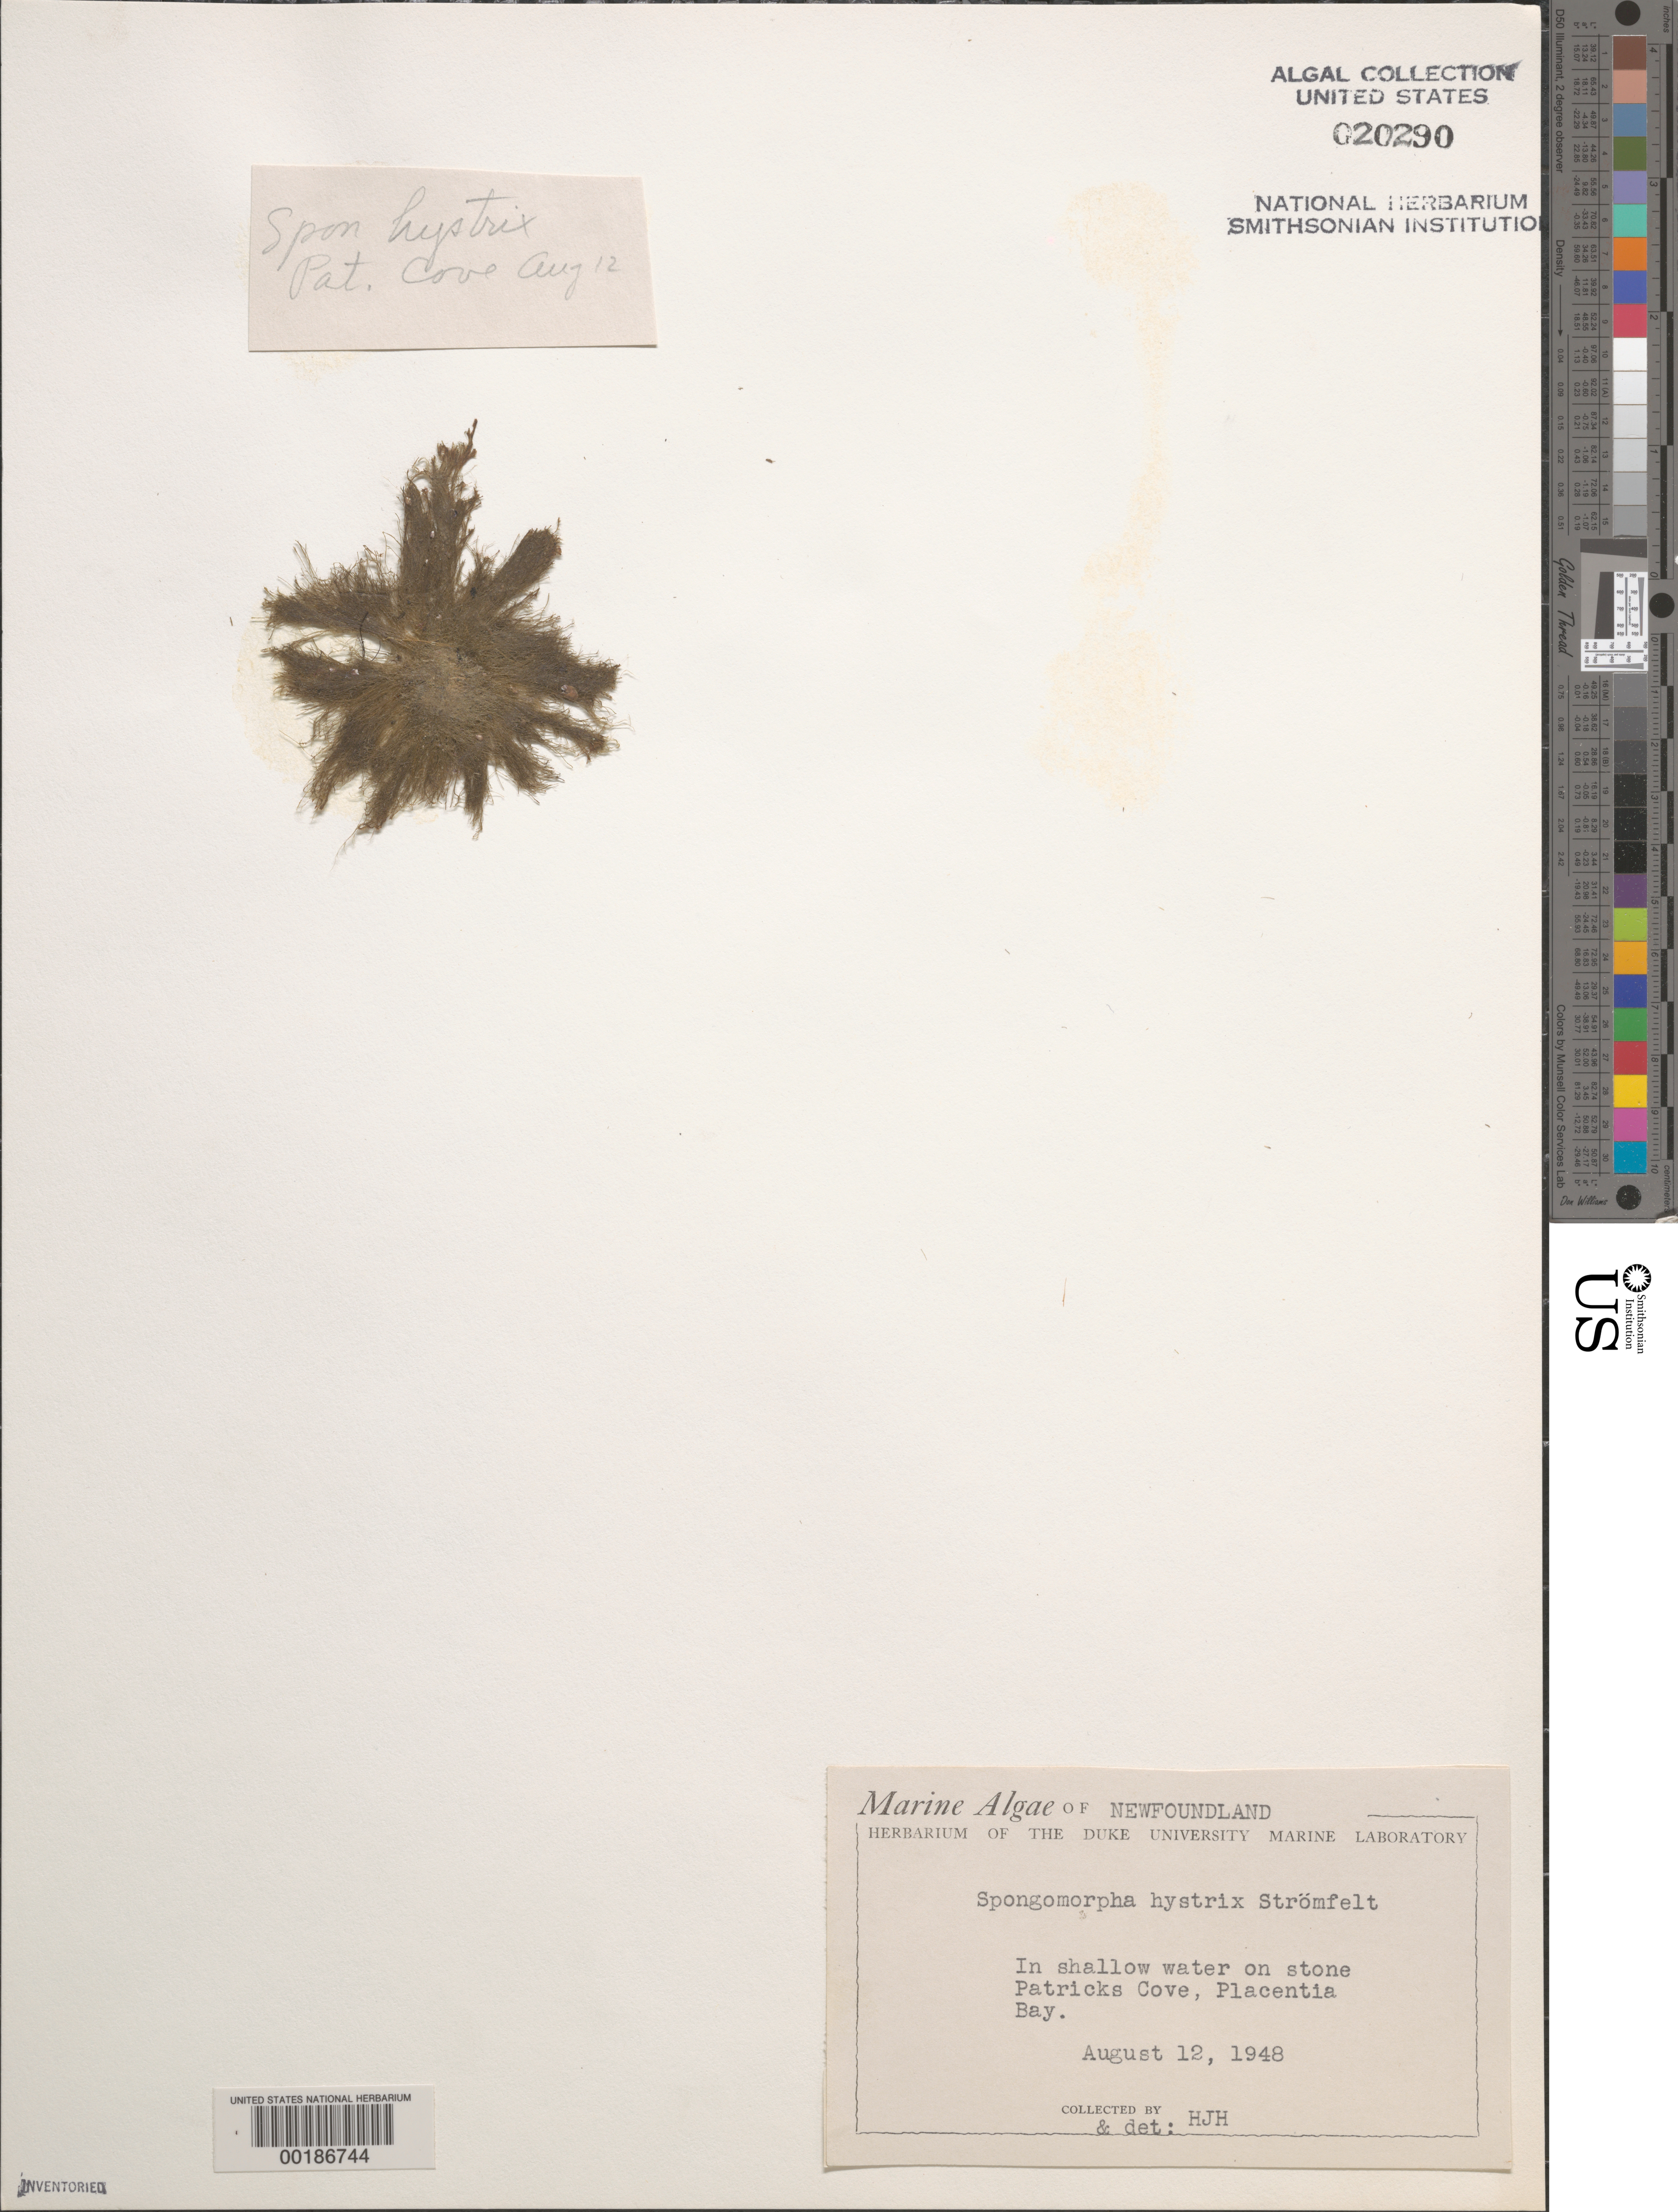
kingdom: Plantae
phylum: Chlorophyta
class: Ulvophyceae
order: Ulotrichales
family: Ulotrichaceae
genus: Spongomorpha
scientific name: Spongomorpha hystrix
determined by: Humm, Harold J.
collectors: H. J. Humm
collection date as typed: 12 Aug 1948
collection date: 1948-08-12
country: Canada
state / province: Newfoundland and Labrador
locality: Patrick's Cove, Placentia Bay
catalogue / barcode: US 20290